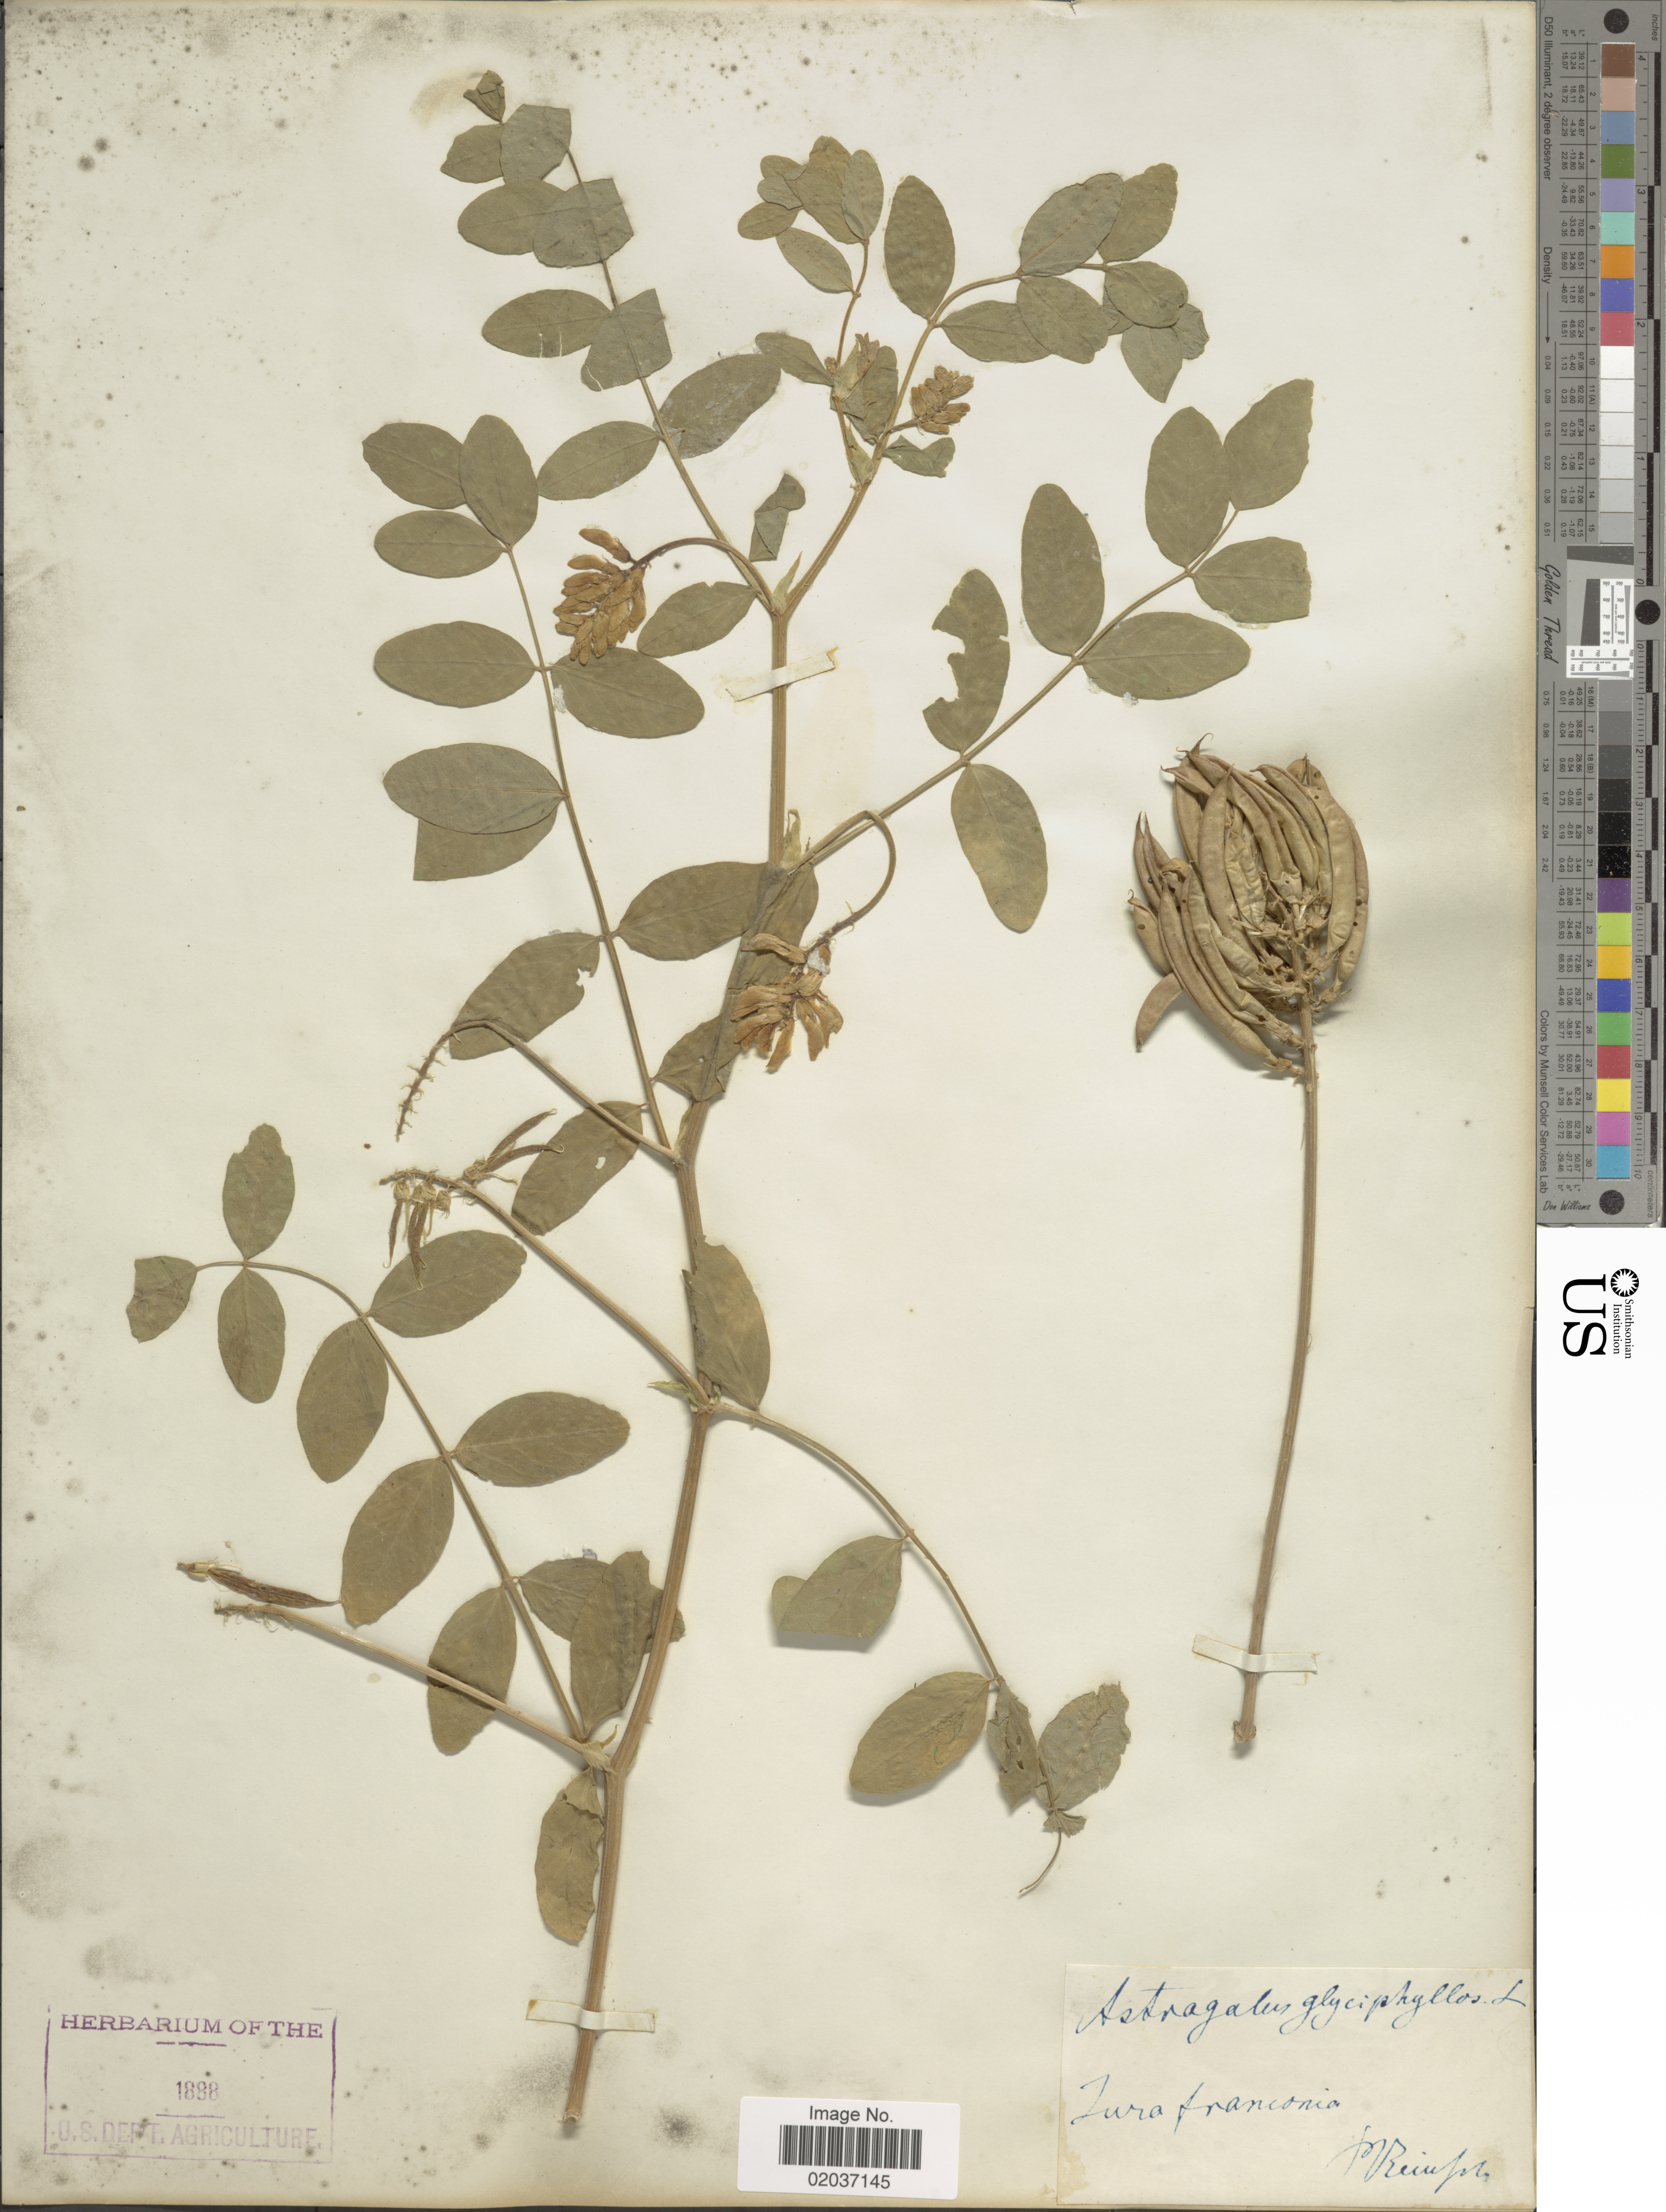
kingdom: Plantae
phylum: Tracheophyta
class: Magnoliopsida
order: Fabales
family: Fabaceae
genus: Astragalus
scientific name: Astragalus glycyphyllos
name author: L.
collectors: P. F. Reinsch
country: Germany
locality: Jura Fraconia